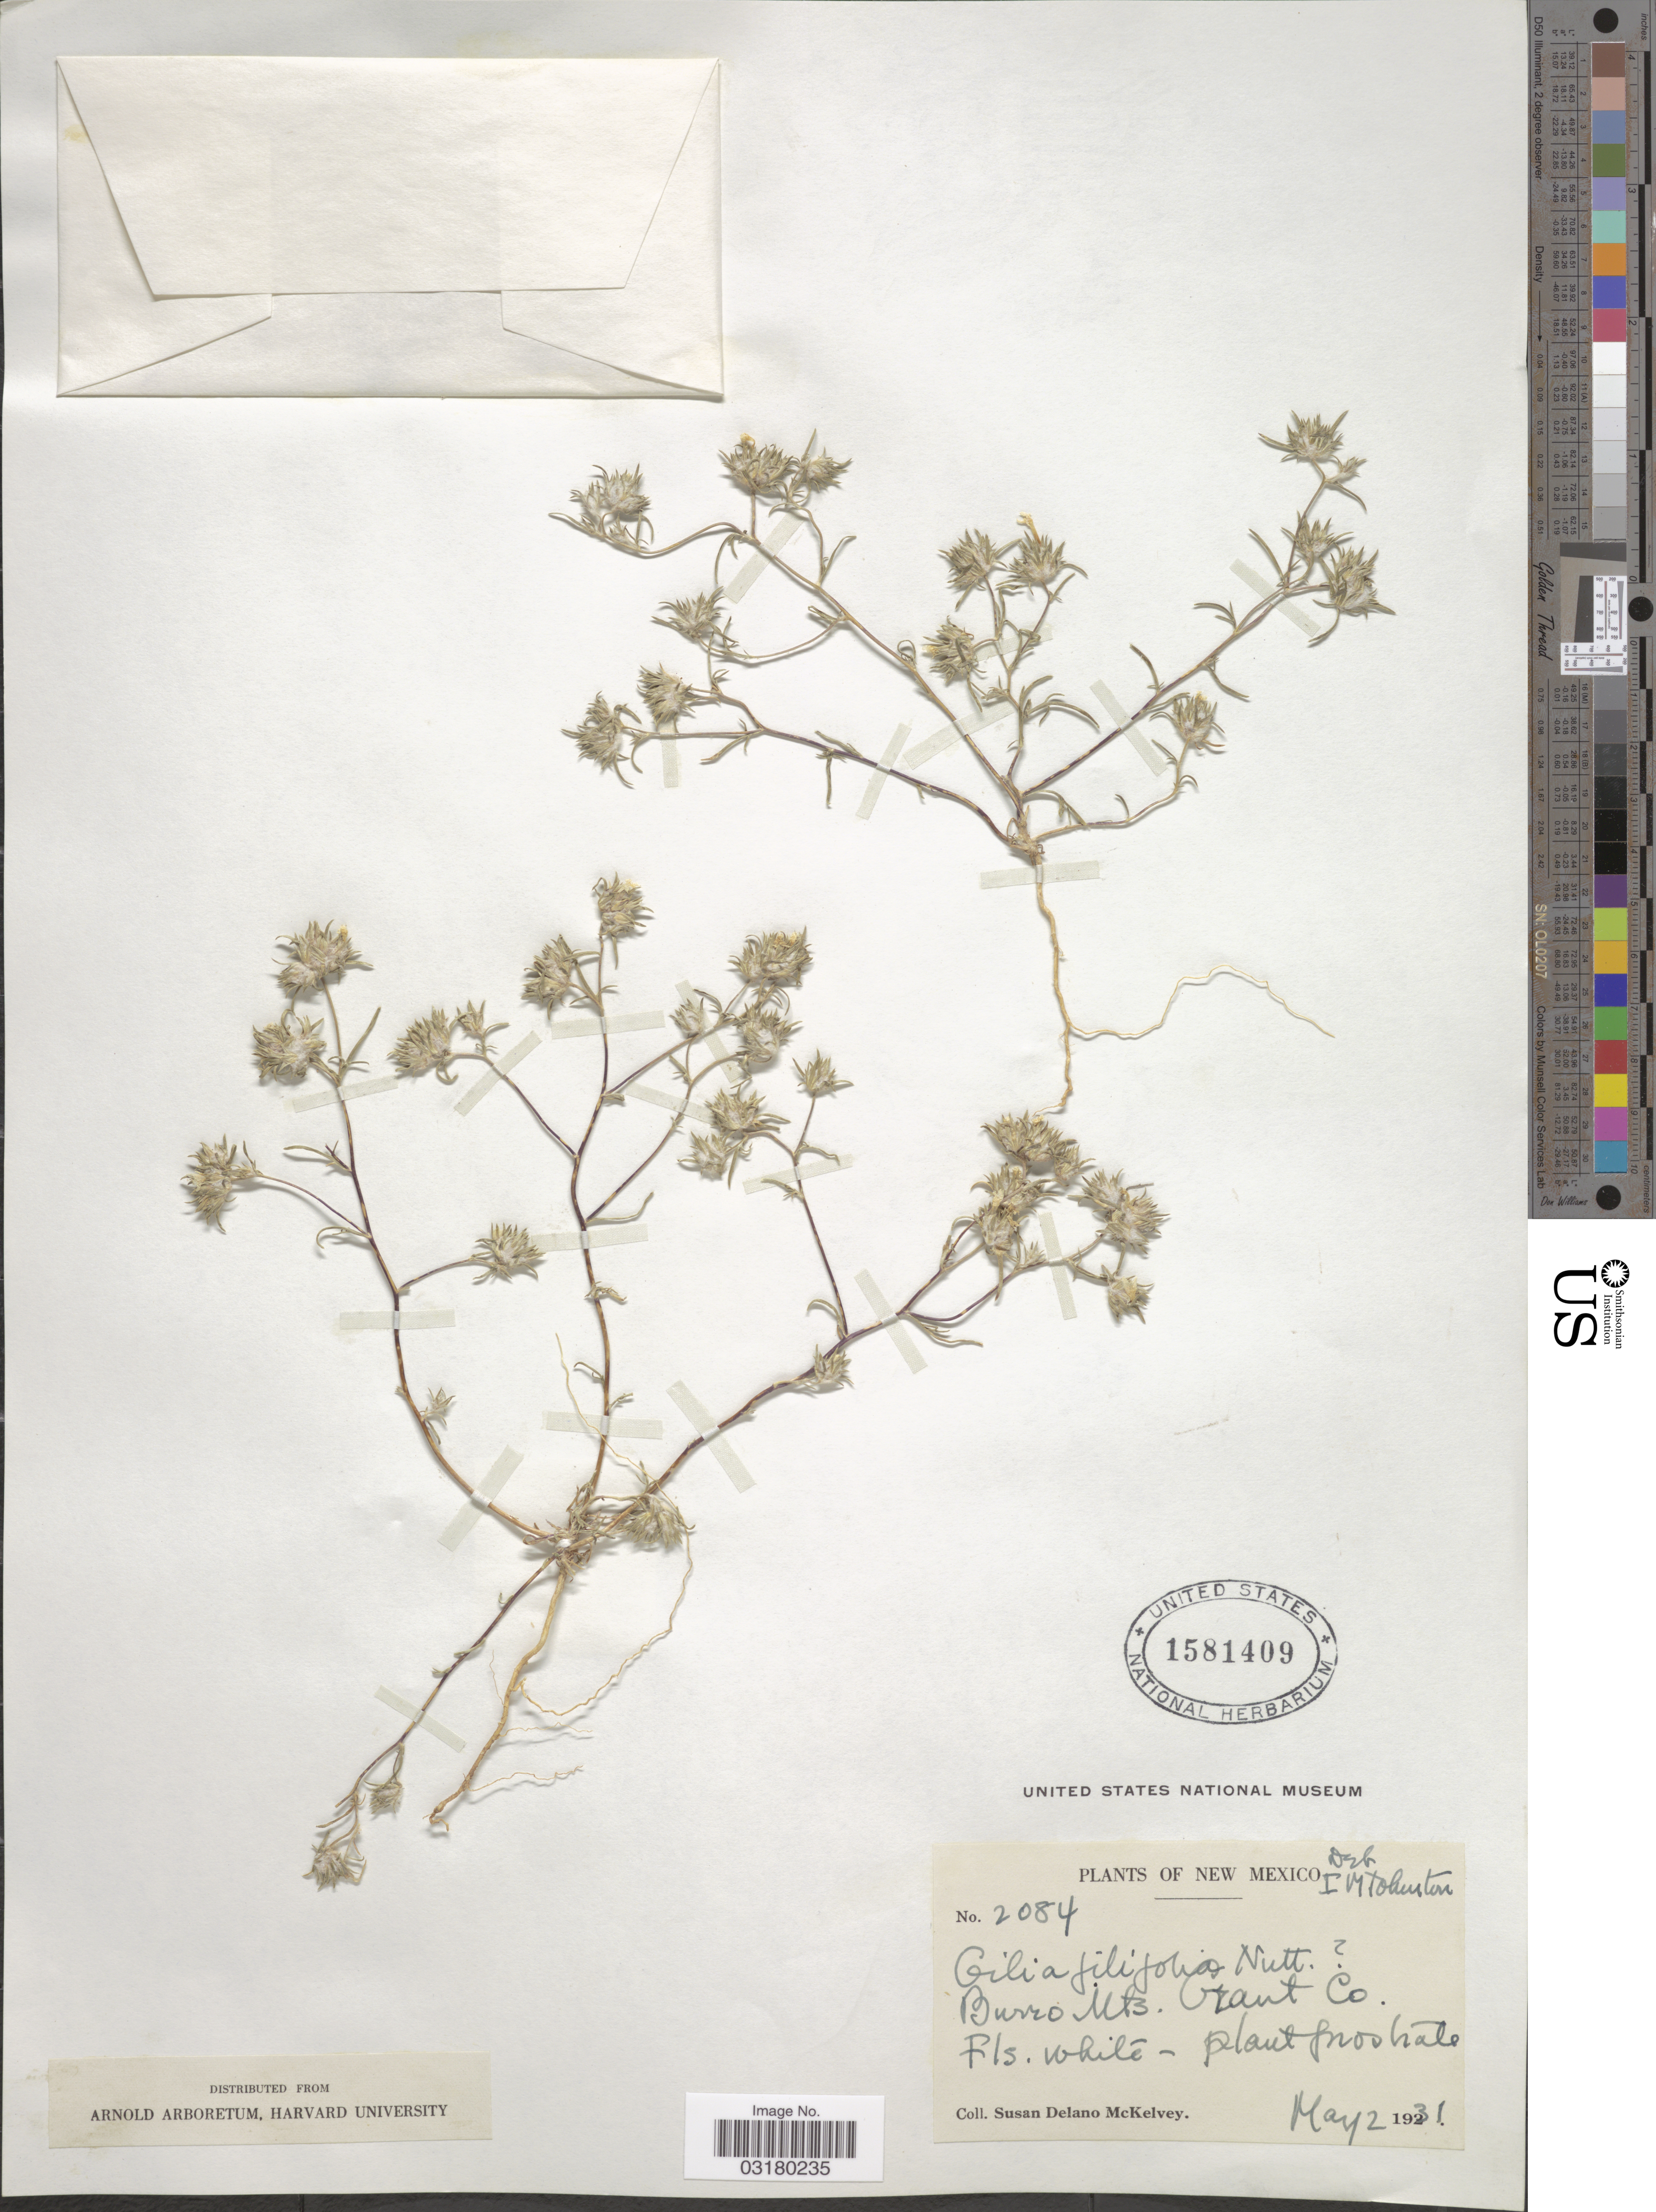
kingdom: Plantae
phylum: Tracheophyta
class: Magnoliopsida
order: Ericales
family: Polemoniaceae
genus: Eriastrum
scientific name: Eriastrum filifolium (Nutt.) Wooton & Standl.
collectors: S. A. McKelvey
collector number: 2084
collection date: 1931-05-02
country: United States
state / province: New Mexico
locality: Burro Mts. Grant Co.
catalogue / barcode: US 1581409